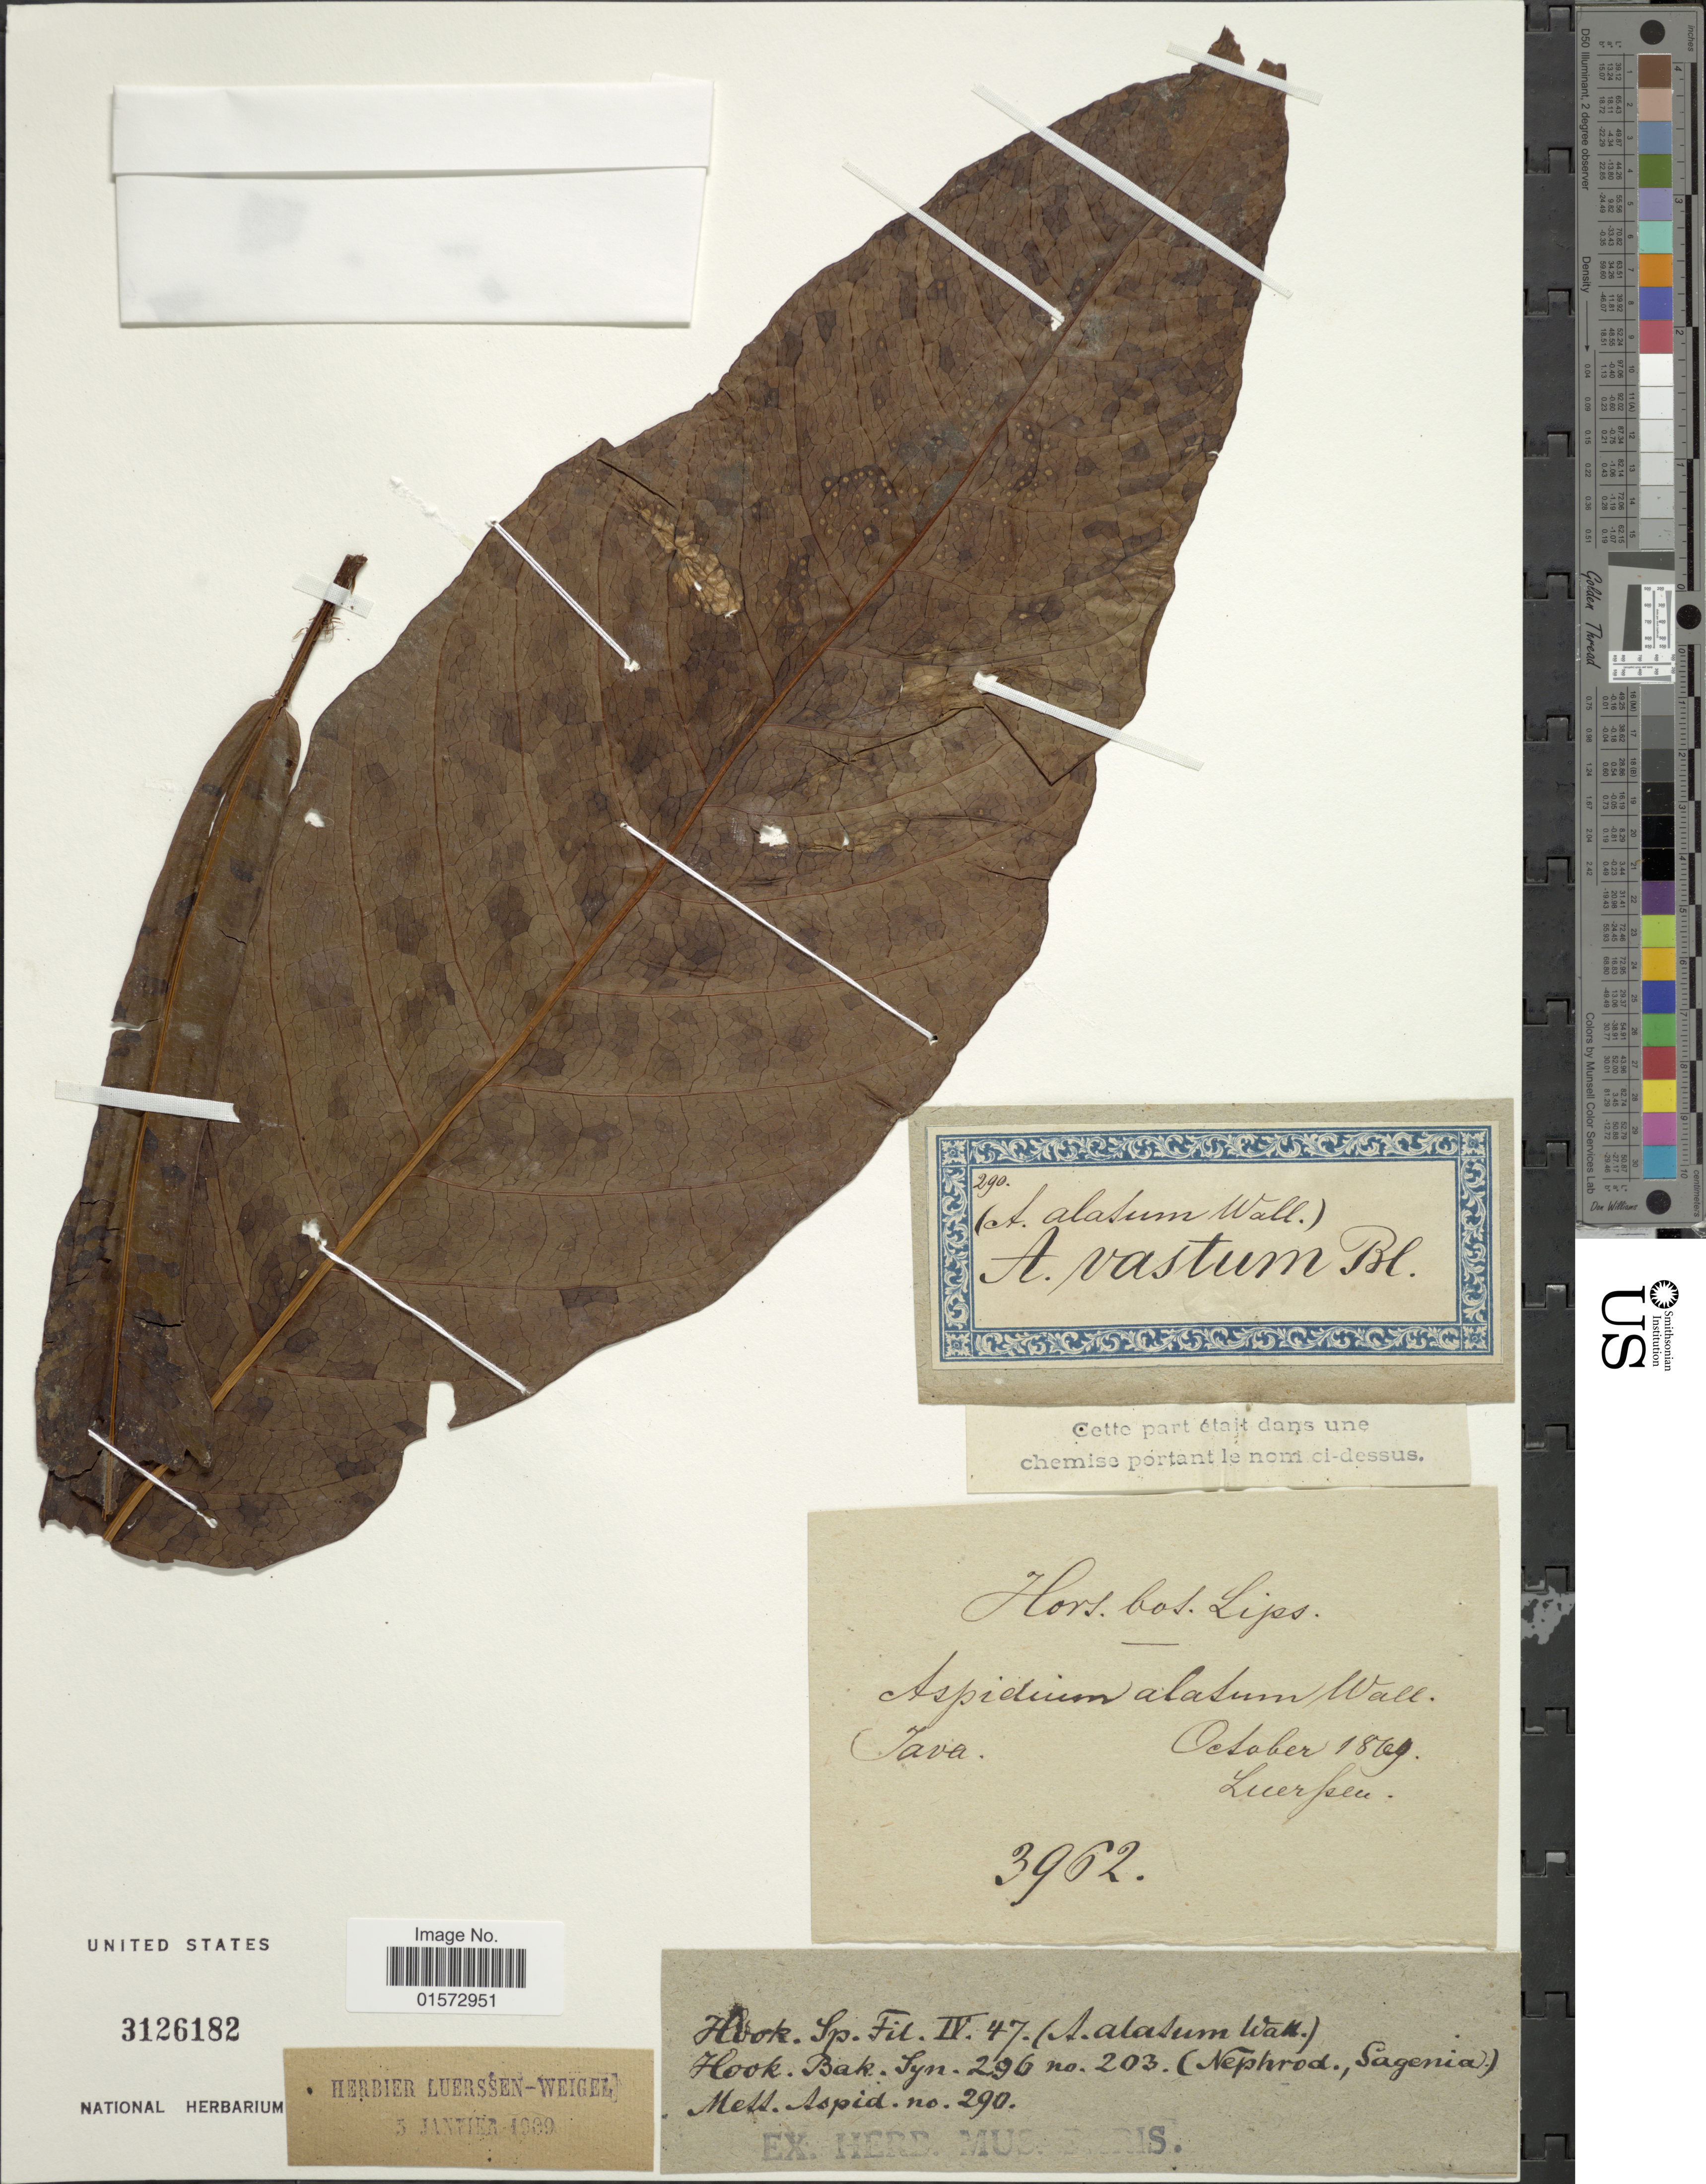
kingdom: Plantae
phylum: Tracheophyta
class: Polypodiopsida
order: Polypodiales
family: Tectariaceae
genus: Tectaria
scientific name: Tectaria sp.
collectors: Luerssen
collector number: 3962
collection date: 1869-10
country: Indonesia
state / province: Java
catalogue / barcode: US 3126182